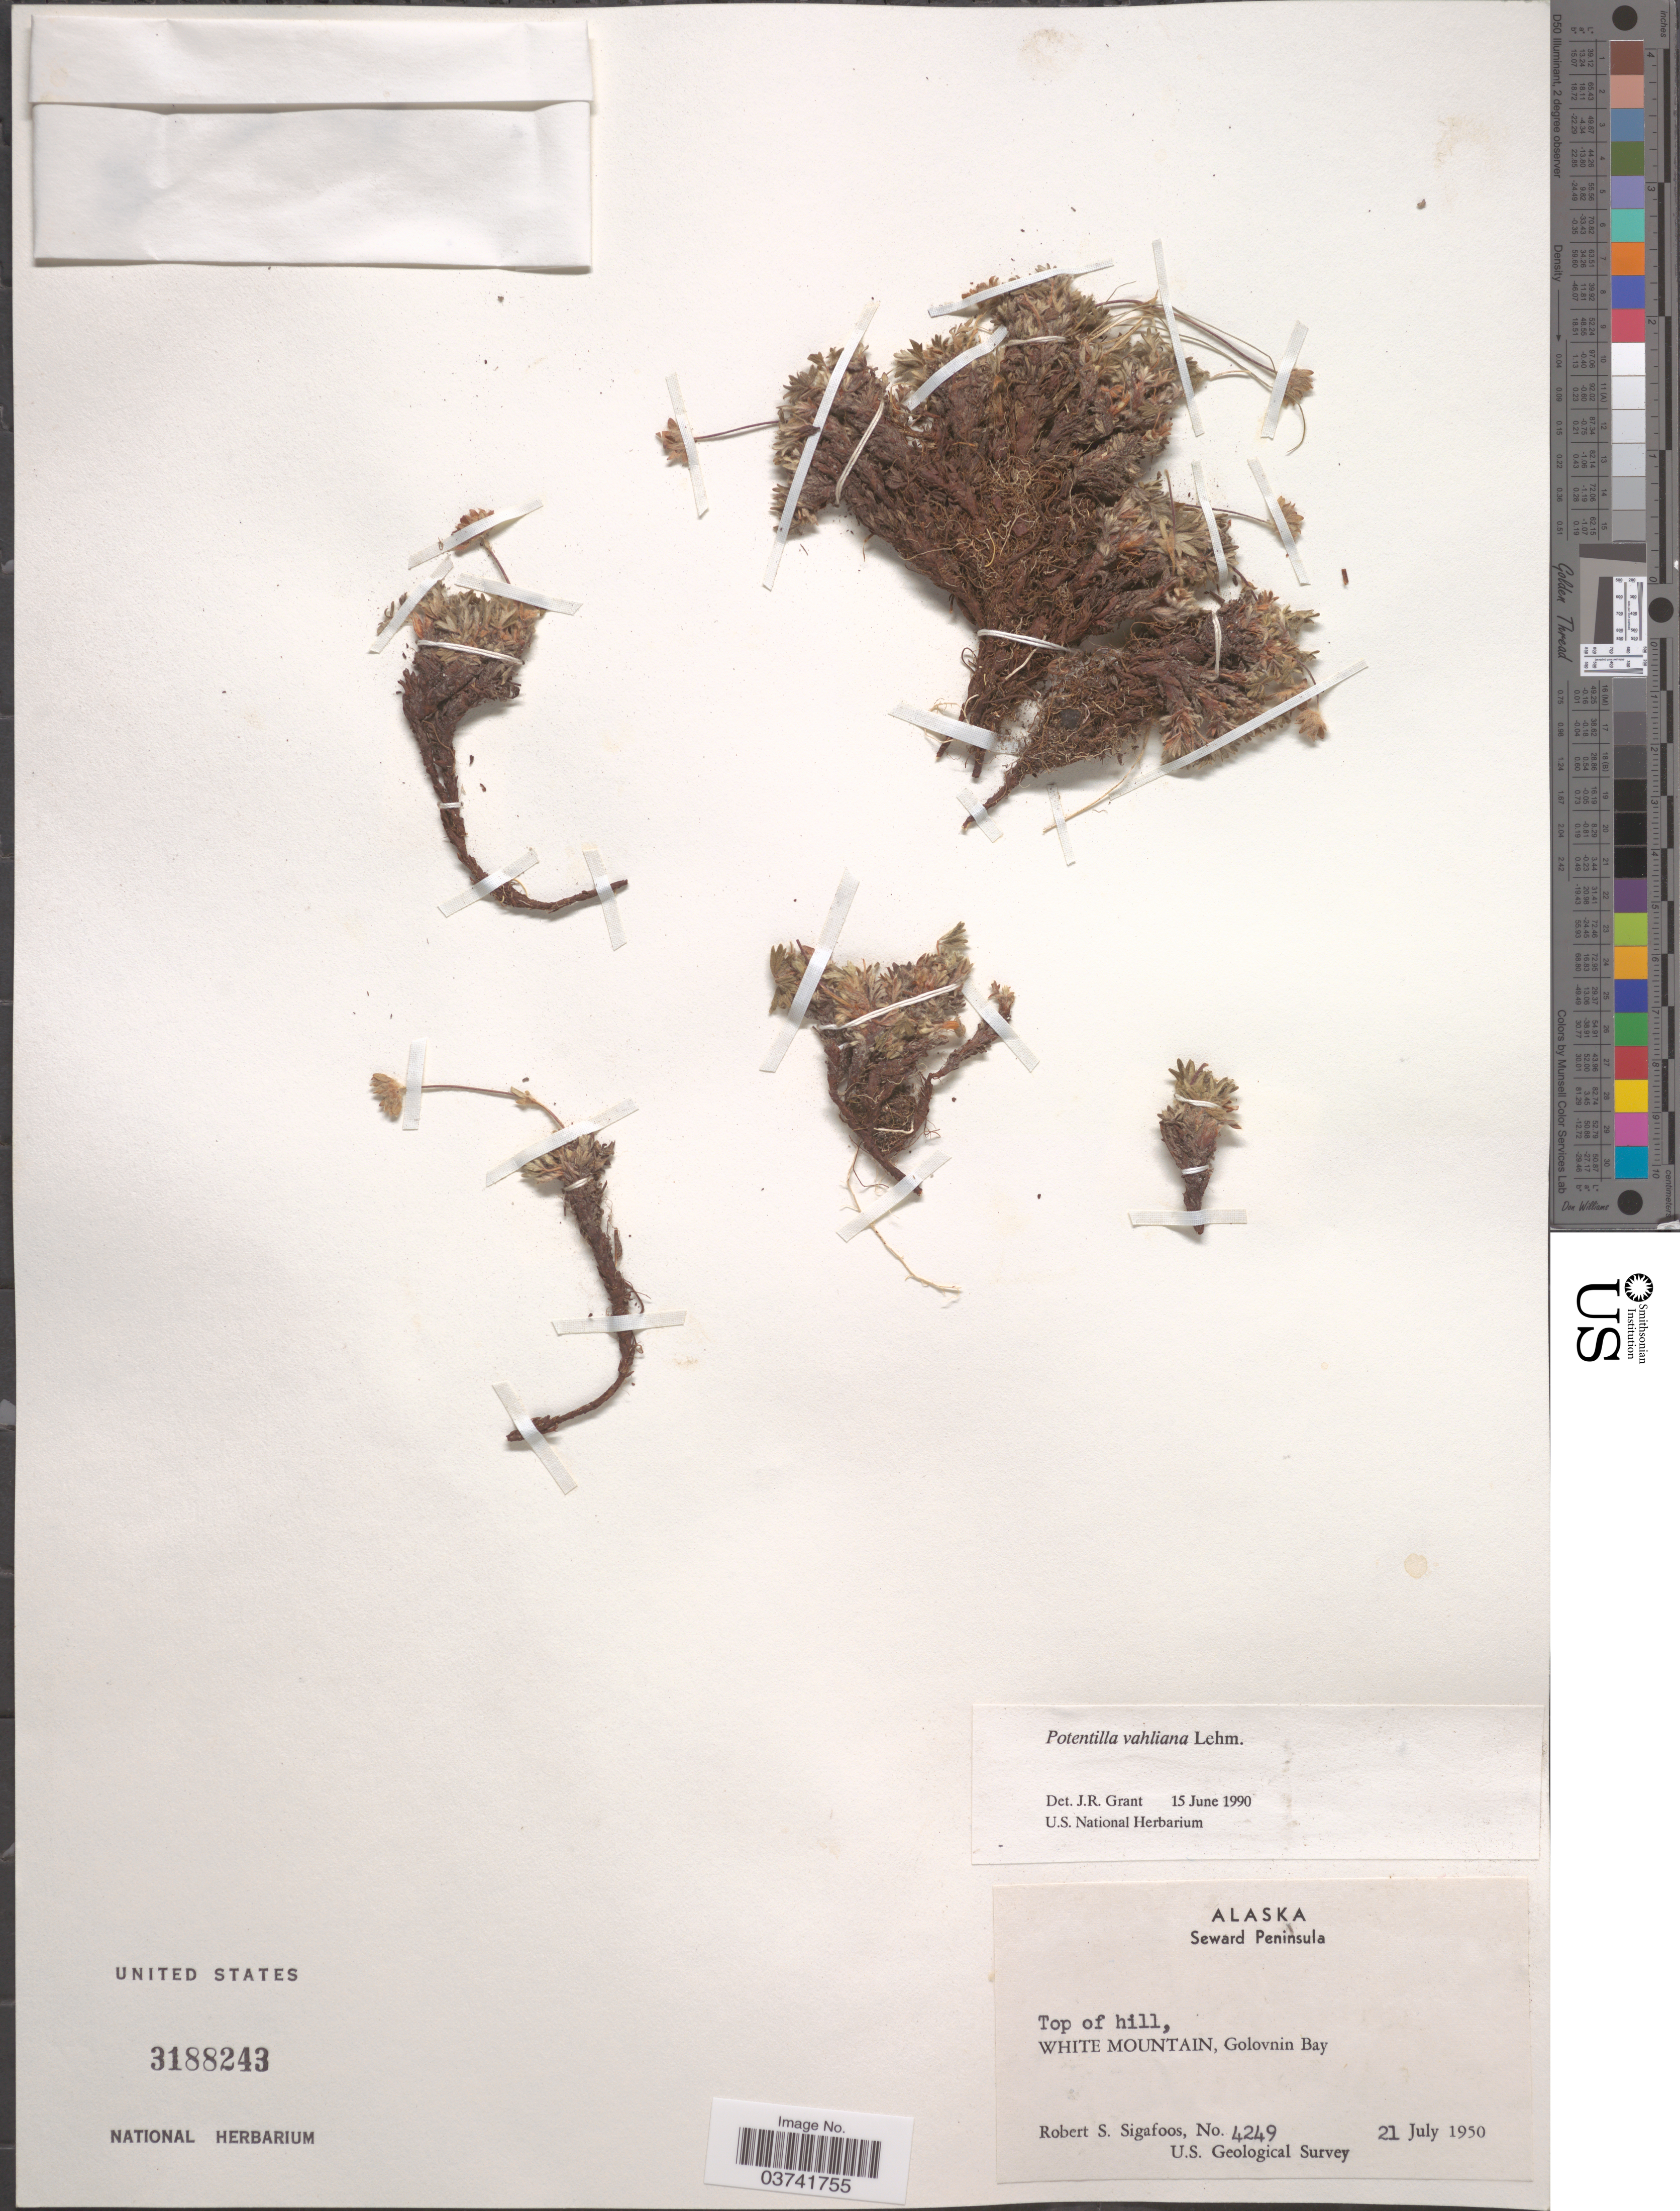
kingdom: Plantae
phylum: Tracheophyta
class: Magnoliopsida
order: Rosales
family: Rosaceae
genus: Potentilla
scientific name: Potentilla vahliana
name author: Lehm.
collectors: R. Sigafoos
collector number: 4249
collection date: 1950-07-21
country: United States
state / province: Alaska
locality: Seward Peninsula. Top of hill, White Mountain, Golovnin Bay.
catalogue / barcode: US 3188243